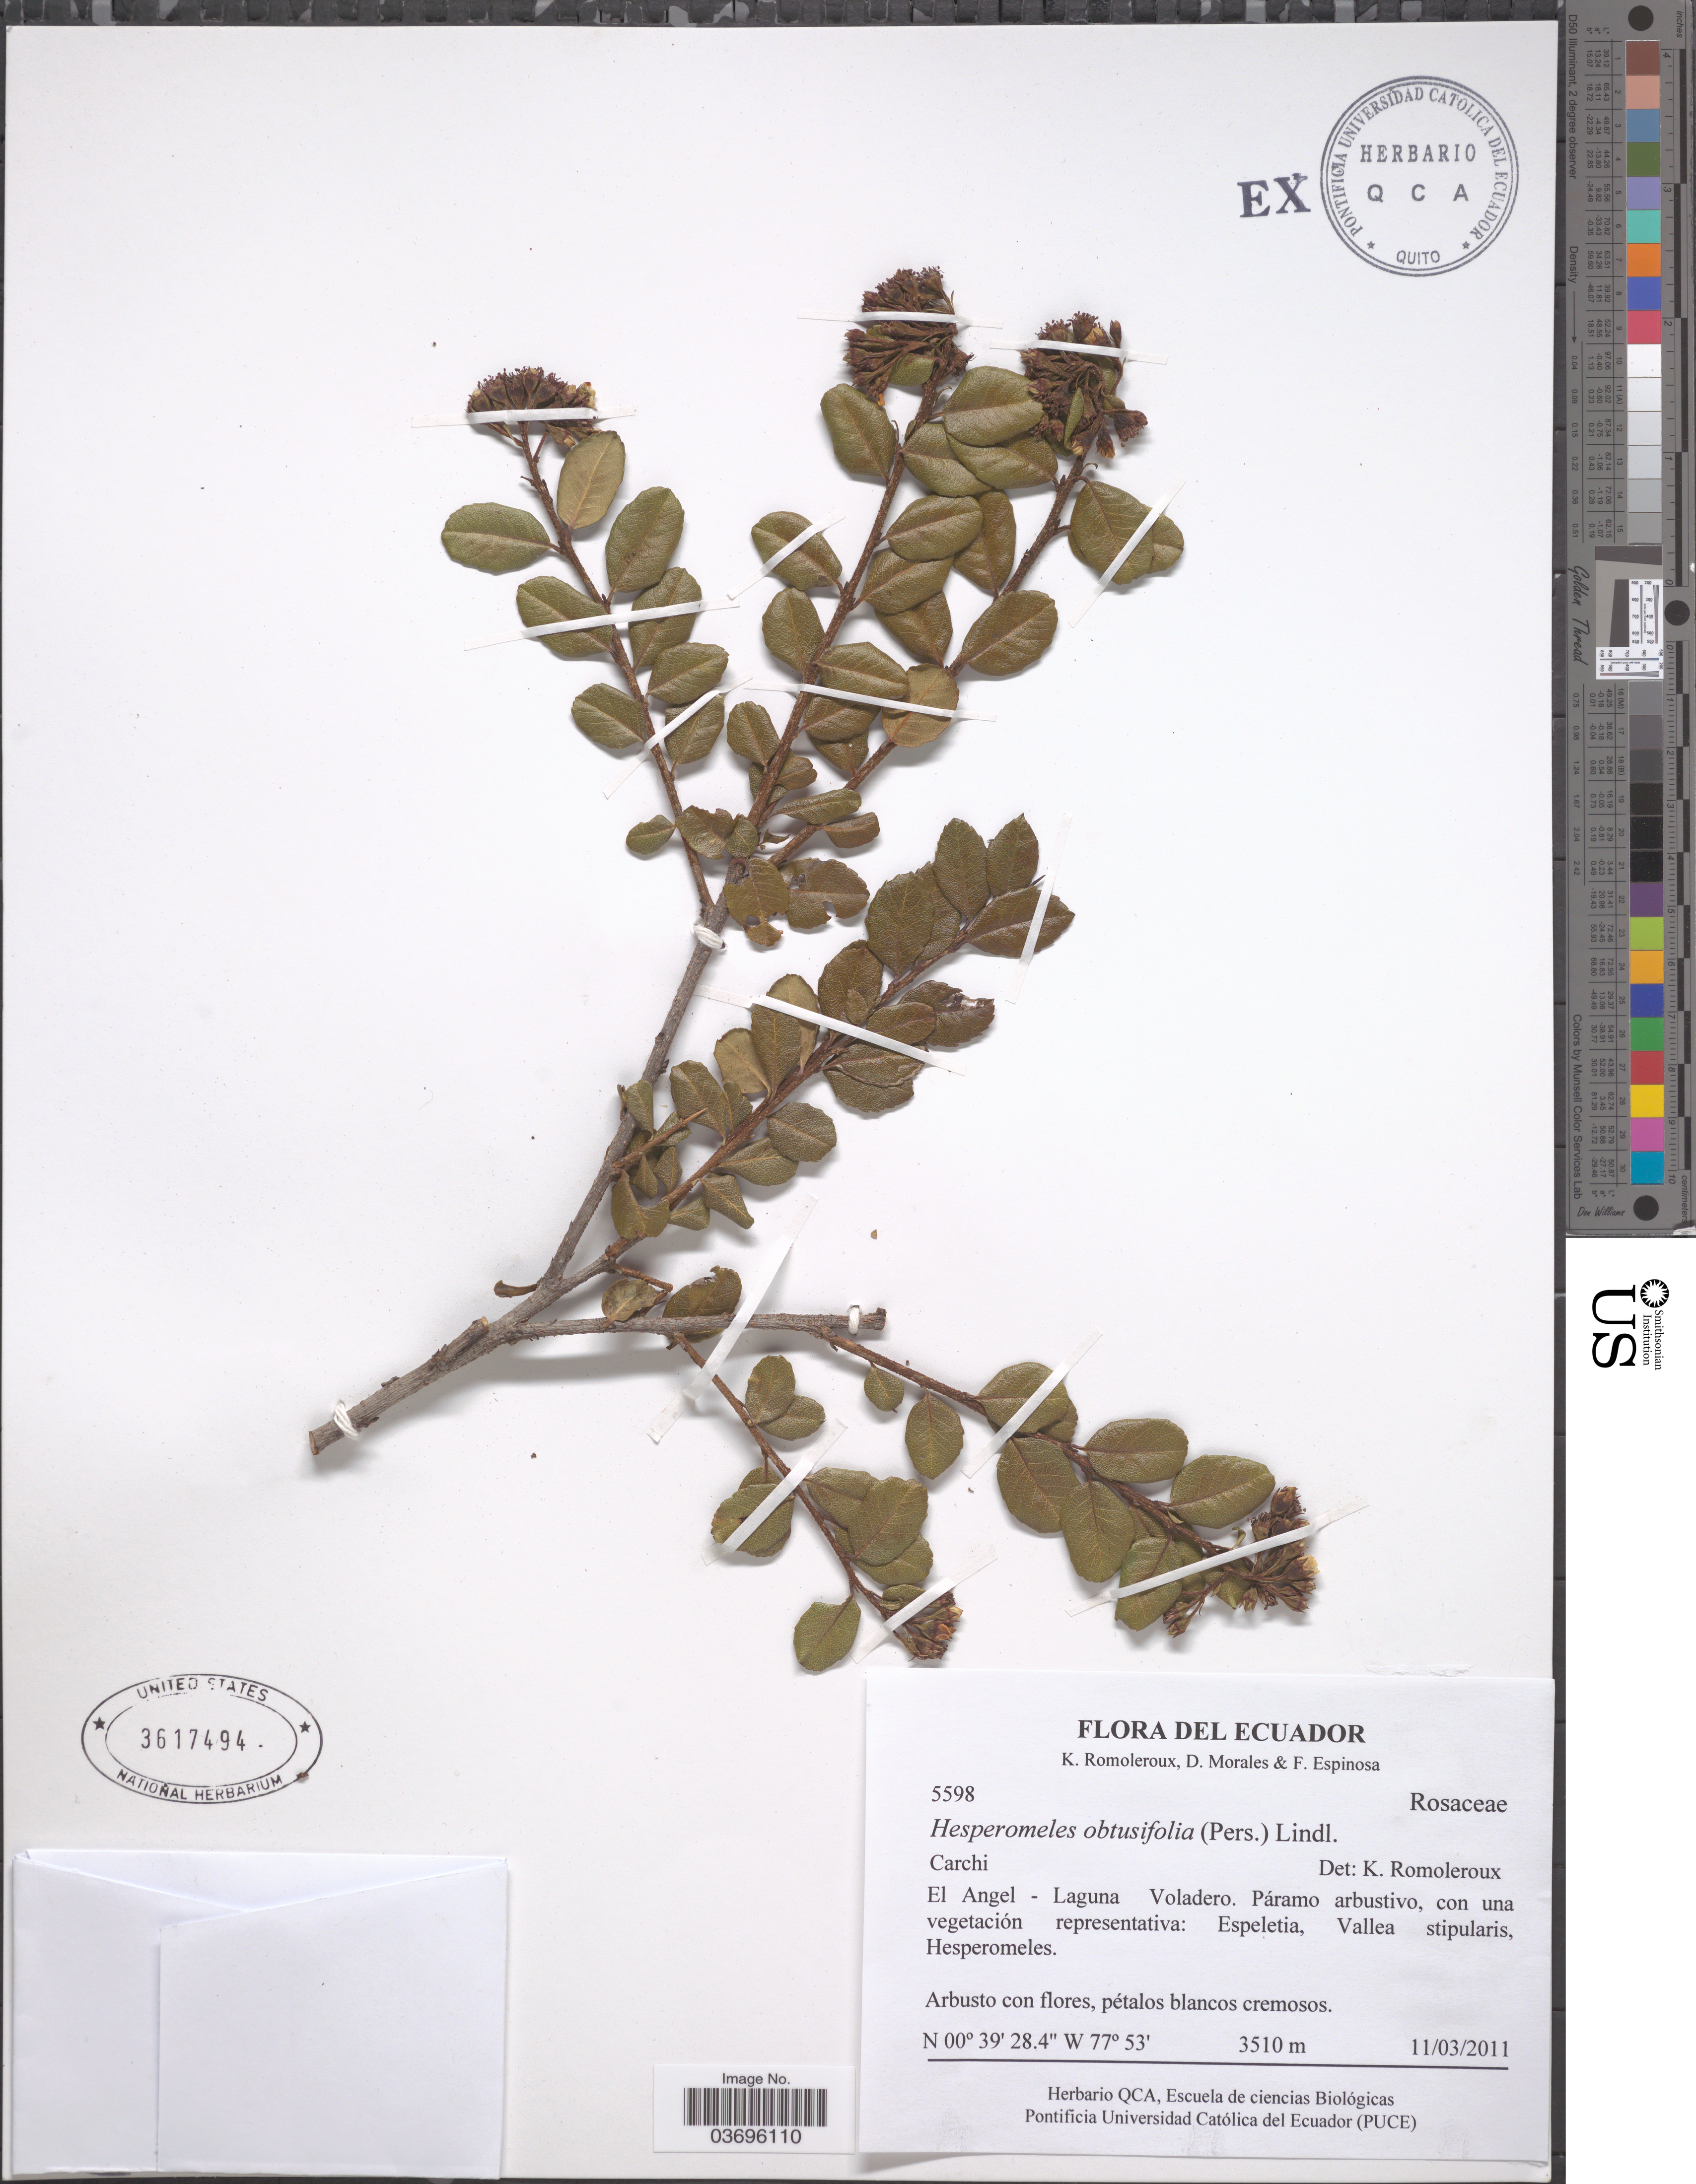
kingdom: Plantae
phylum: Tracheophyta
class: Magnoliopsida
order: Rosales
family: Rosaceae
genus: Hesperomeles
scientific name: Hesperomeles obtusifolia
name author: (Pers.) Lindl.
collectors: K. Romoleroux, D. Morales & F. Espinosa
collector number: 5598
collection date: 2011-03-11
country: Ecuador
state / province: Carchi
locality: El Angel - Laguna Voladero.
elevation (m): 3510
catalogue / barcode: US 3617494